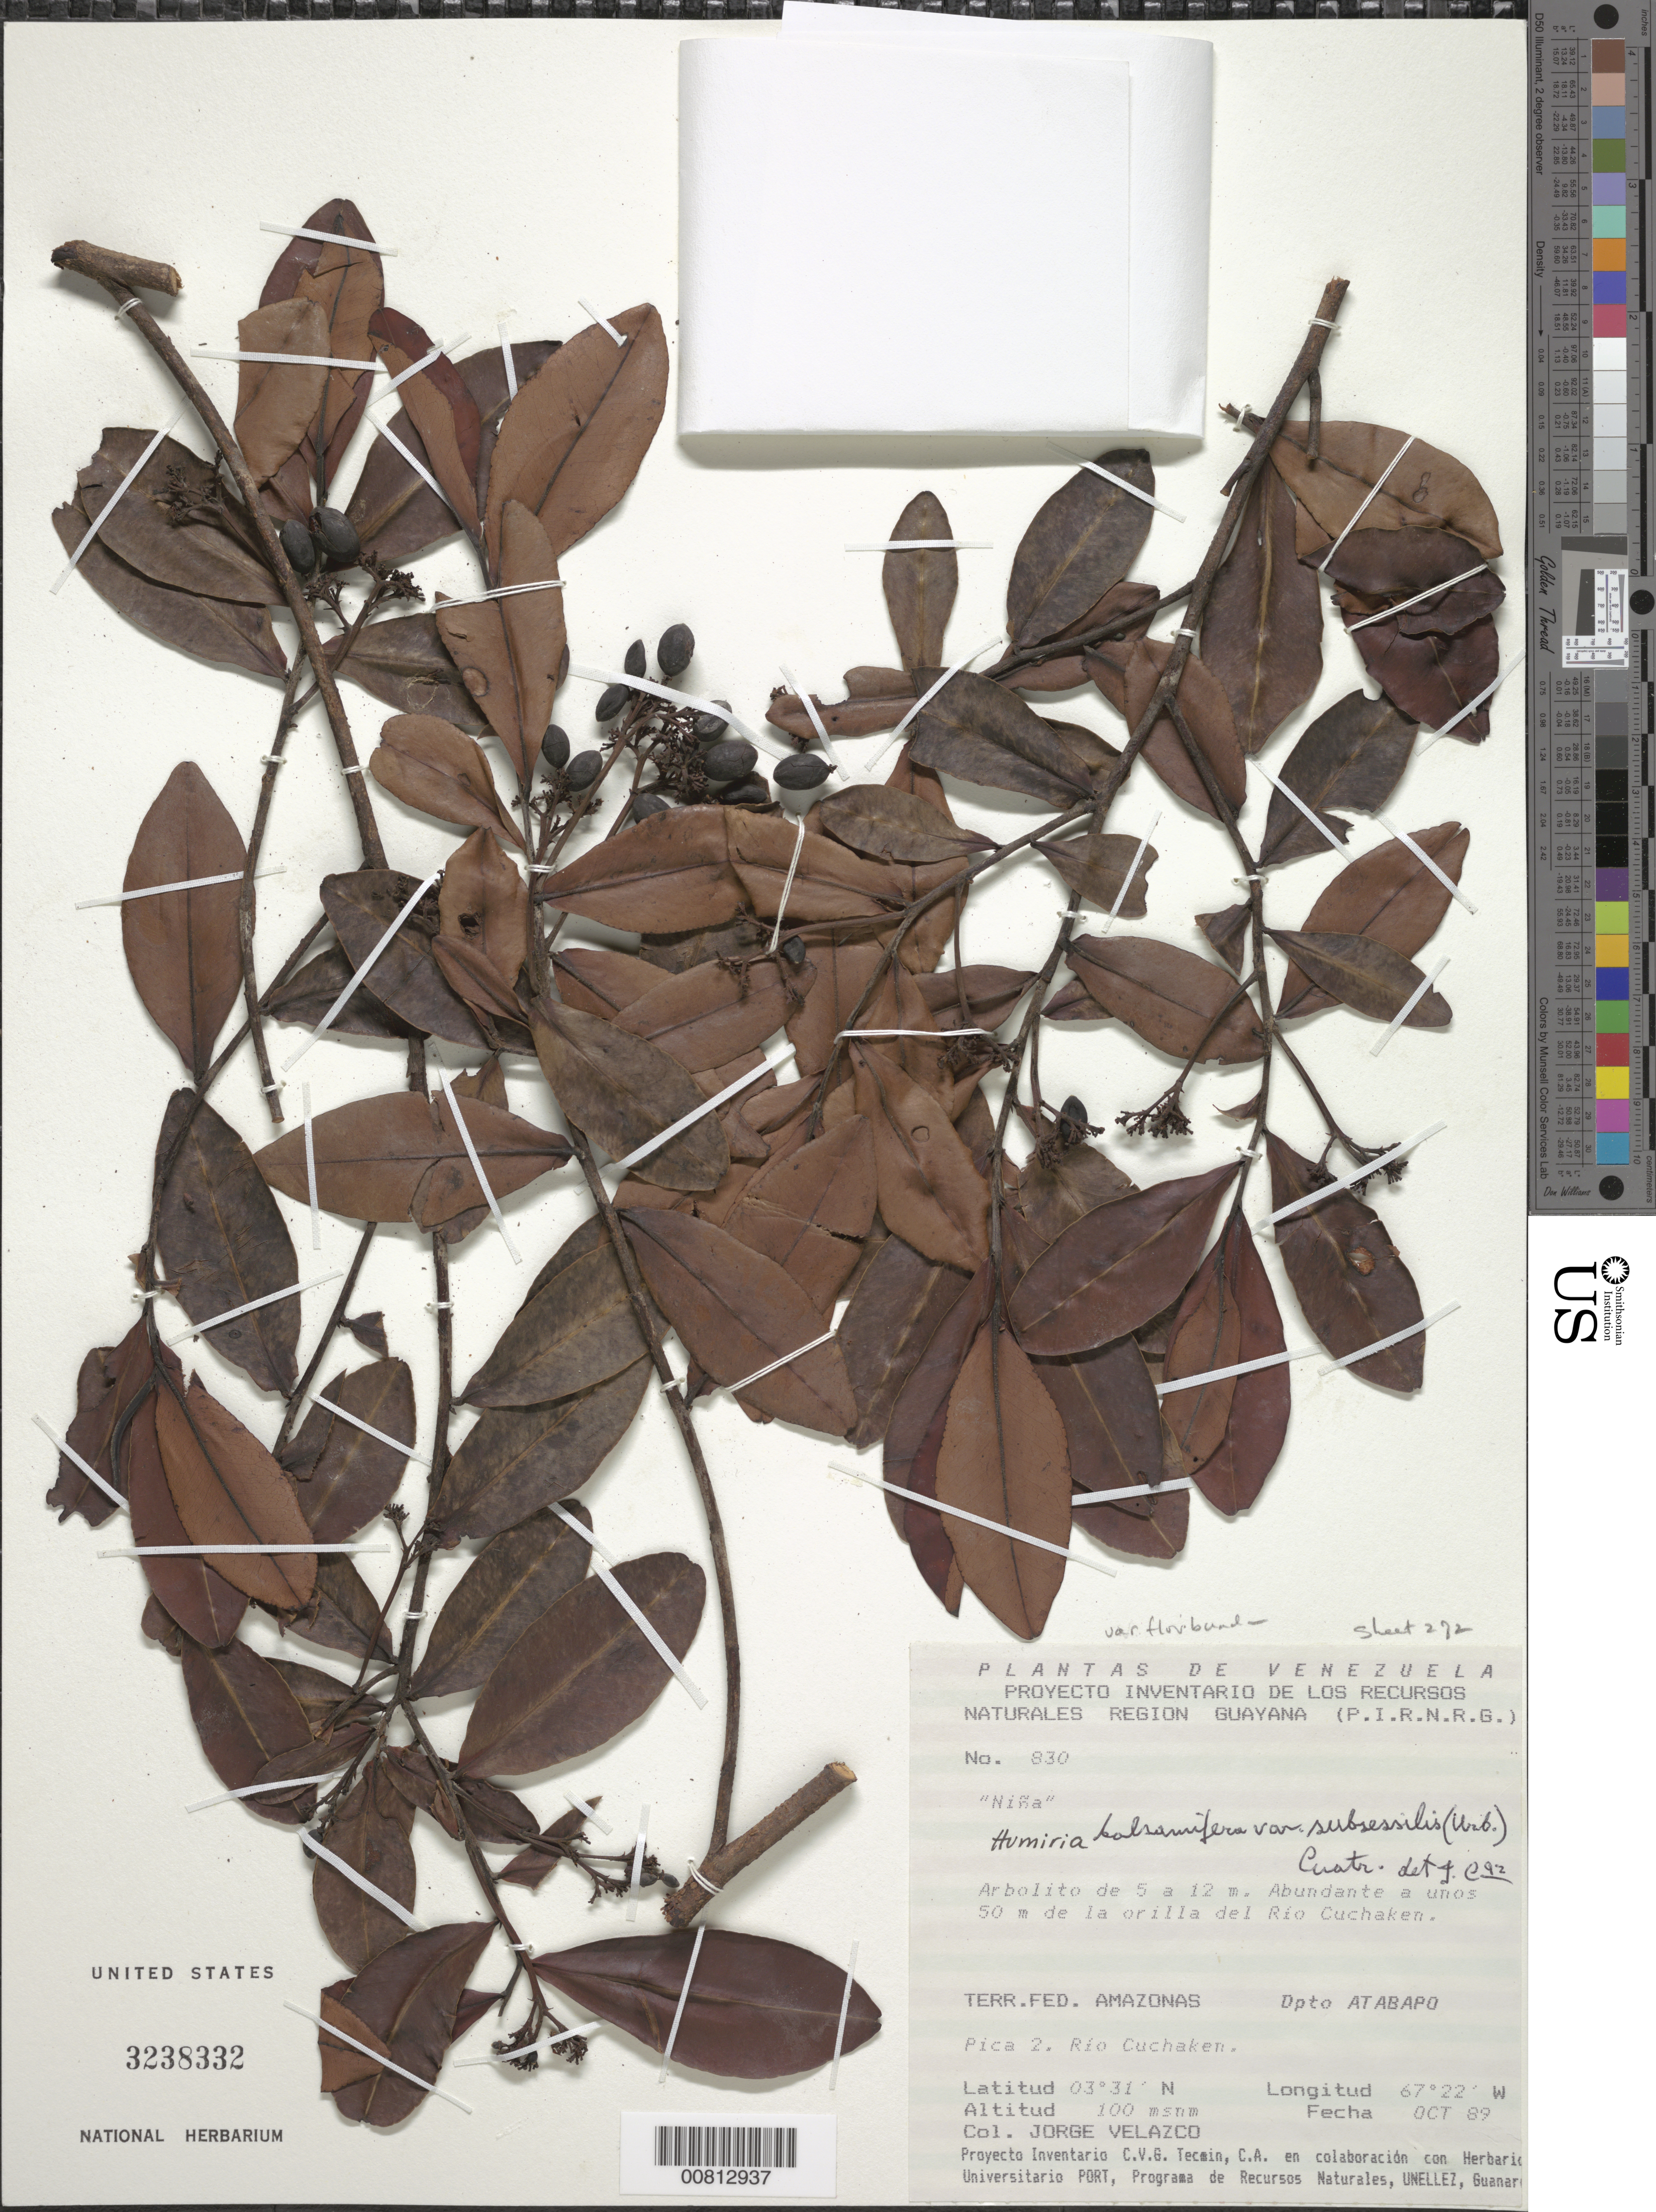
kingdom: Plantae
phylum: Tracheophyta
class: Magnoliopsida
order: Malpighiales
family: Humiriaceae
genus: Humiria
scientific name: Humiria balsamifera var. floribunda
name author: (Mart.) Cuatrec.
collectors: J. Velazco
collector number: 830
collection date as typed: Transcribed d/m/y: /10/89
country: Venezuela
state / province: Amazonas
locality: Terr. Fed. Amazonas. Dpto Atabapo. Pica 2. Río Cuchaken.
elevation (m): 100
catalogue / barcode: US 3238332